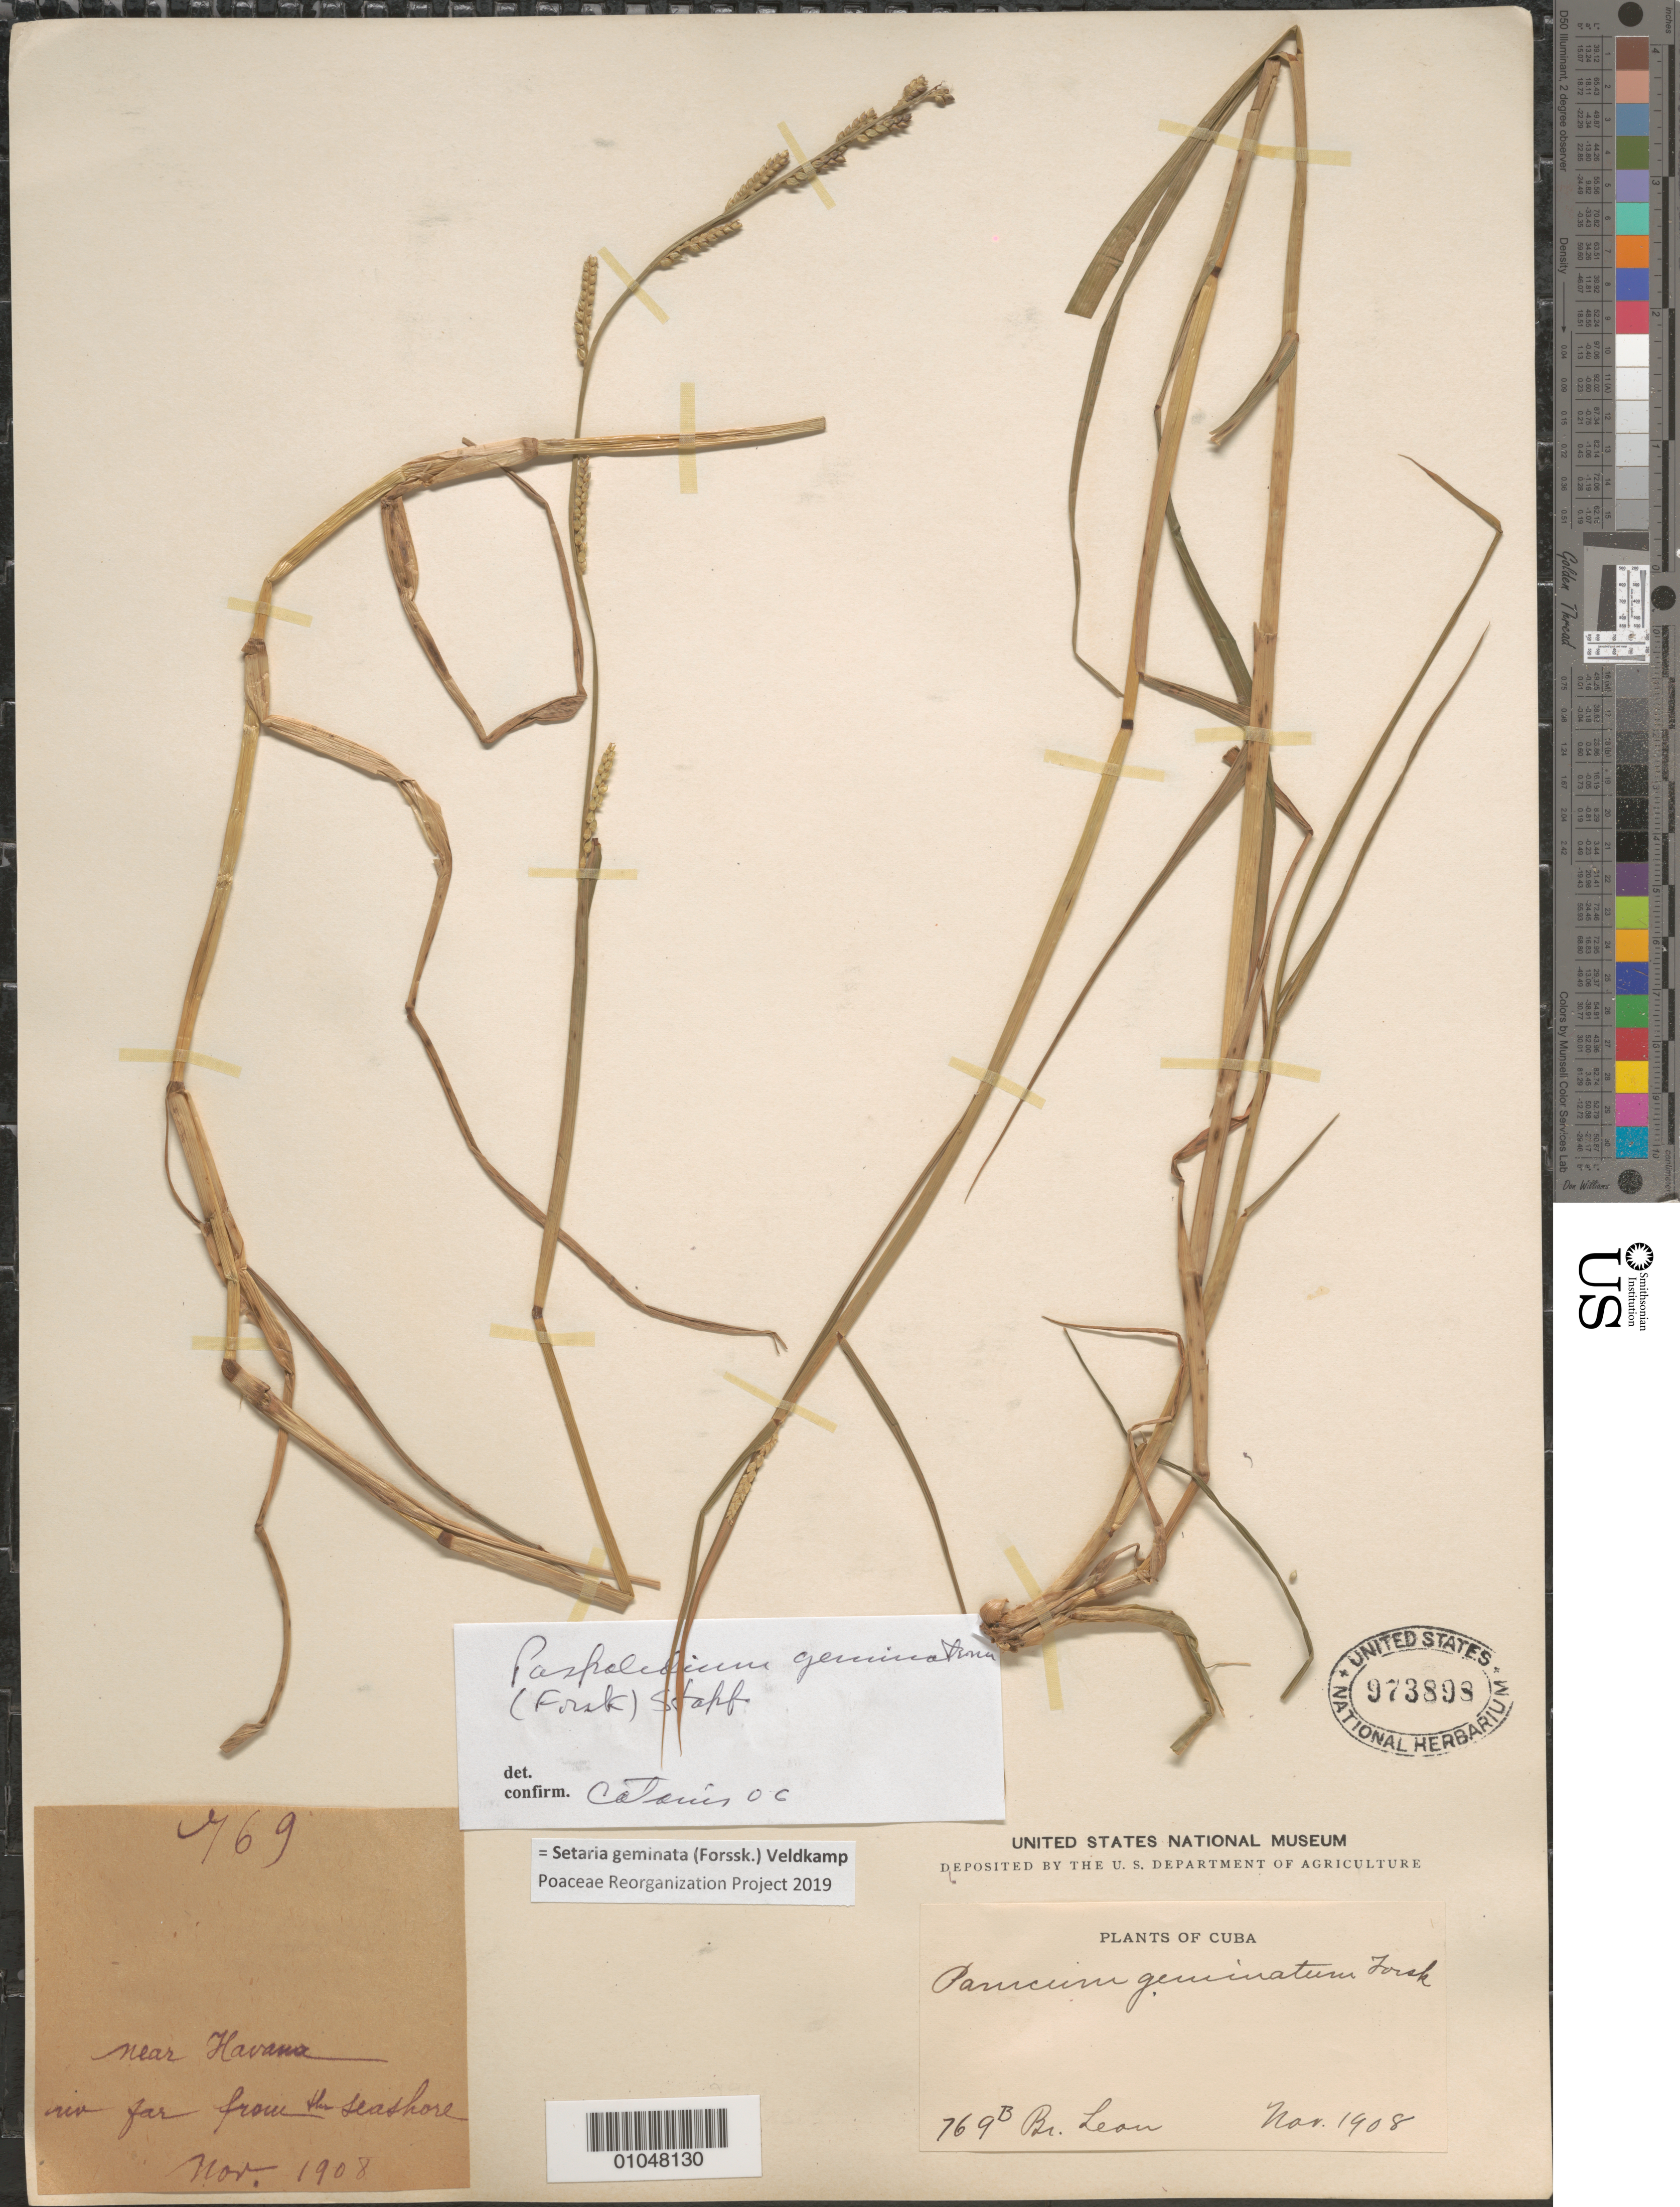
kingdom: Plantae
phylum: Tracheophyta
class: Liliopsida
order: Poales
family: Poaceae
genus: Panicum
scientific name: Panicum geminatum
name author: Forssk.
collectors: Bro. León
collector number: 769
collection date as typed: Nov 1908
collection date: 1908-11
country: Cuba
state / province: La Habana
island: Cuba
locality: Near Havana far from the seashore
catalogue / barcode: US 973898